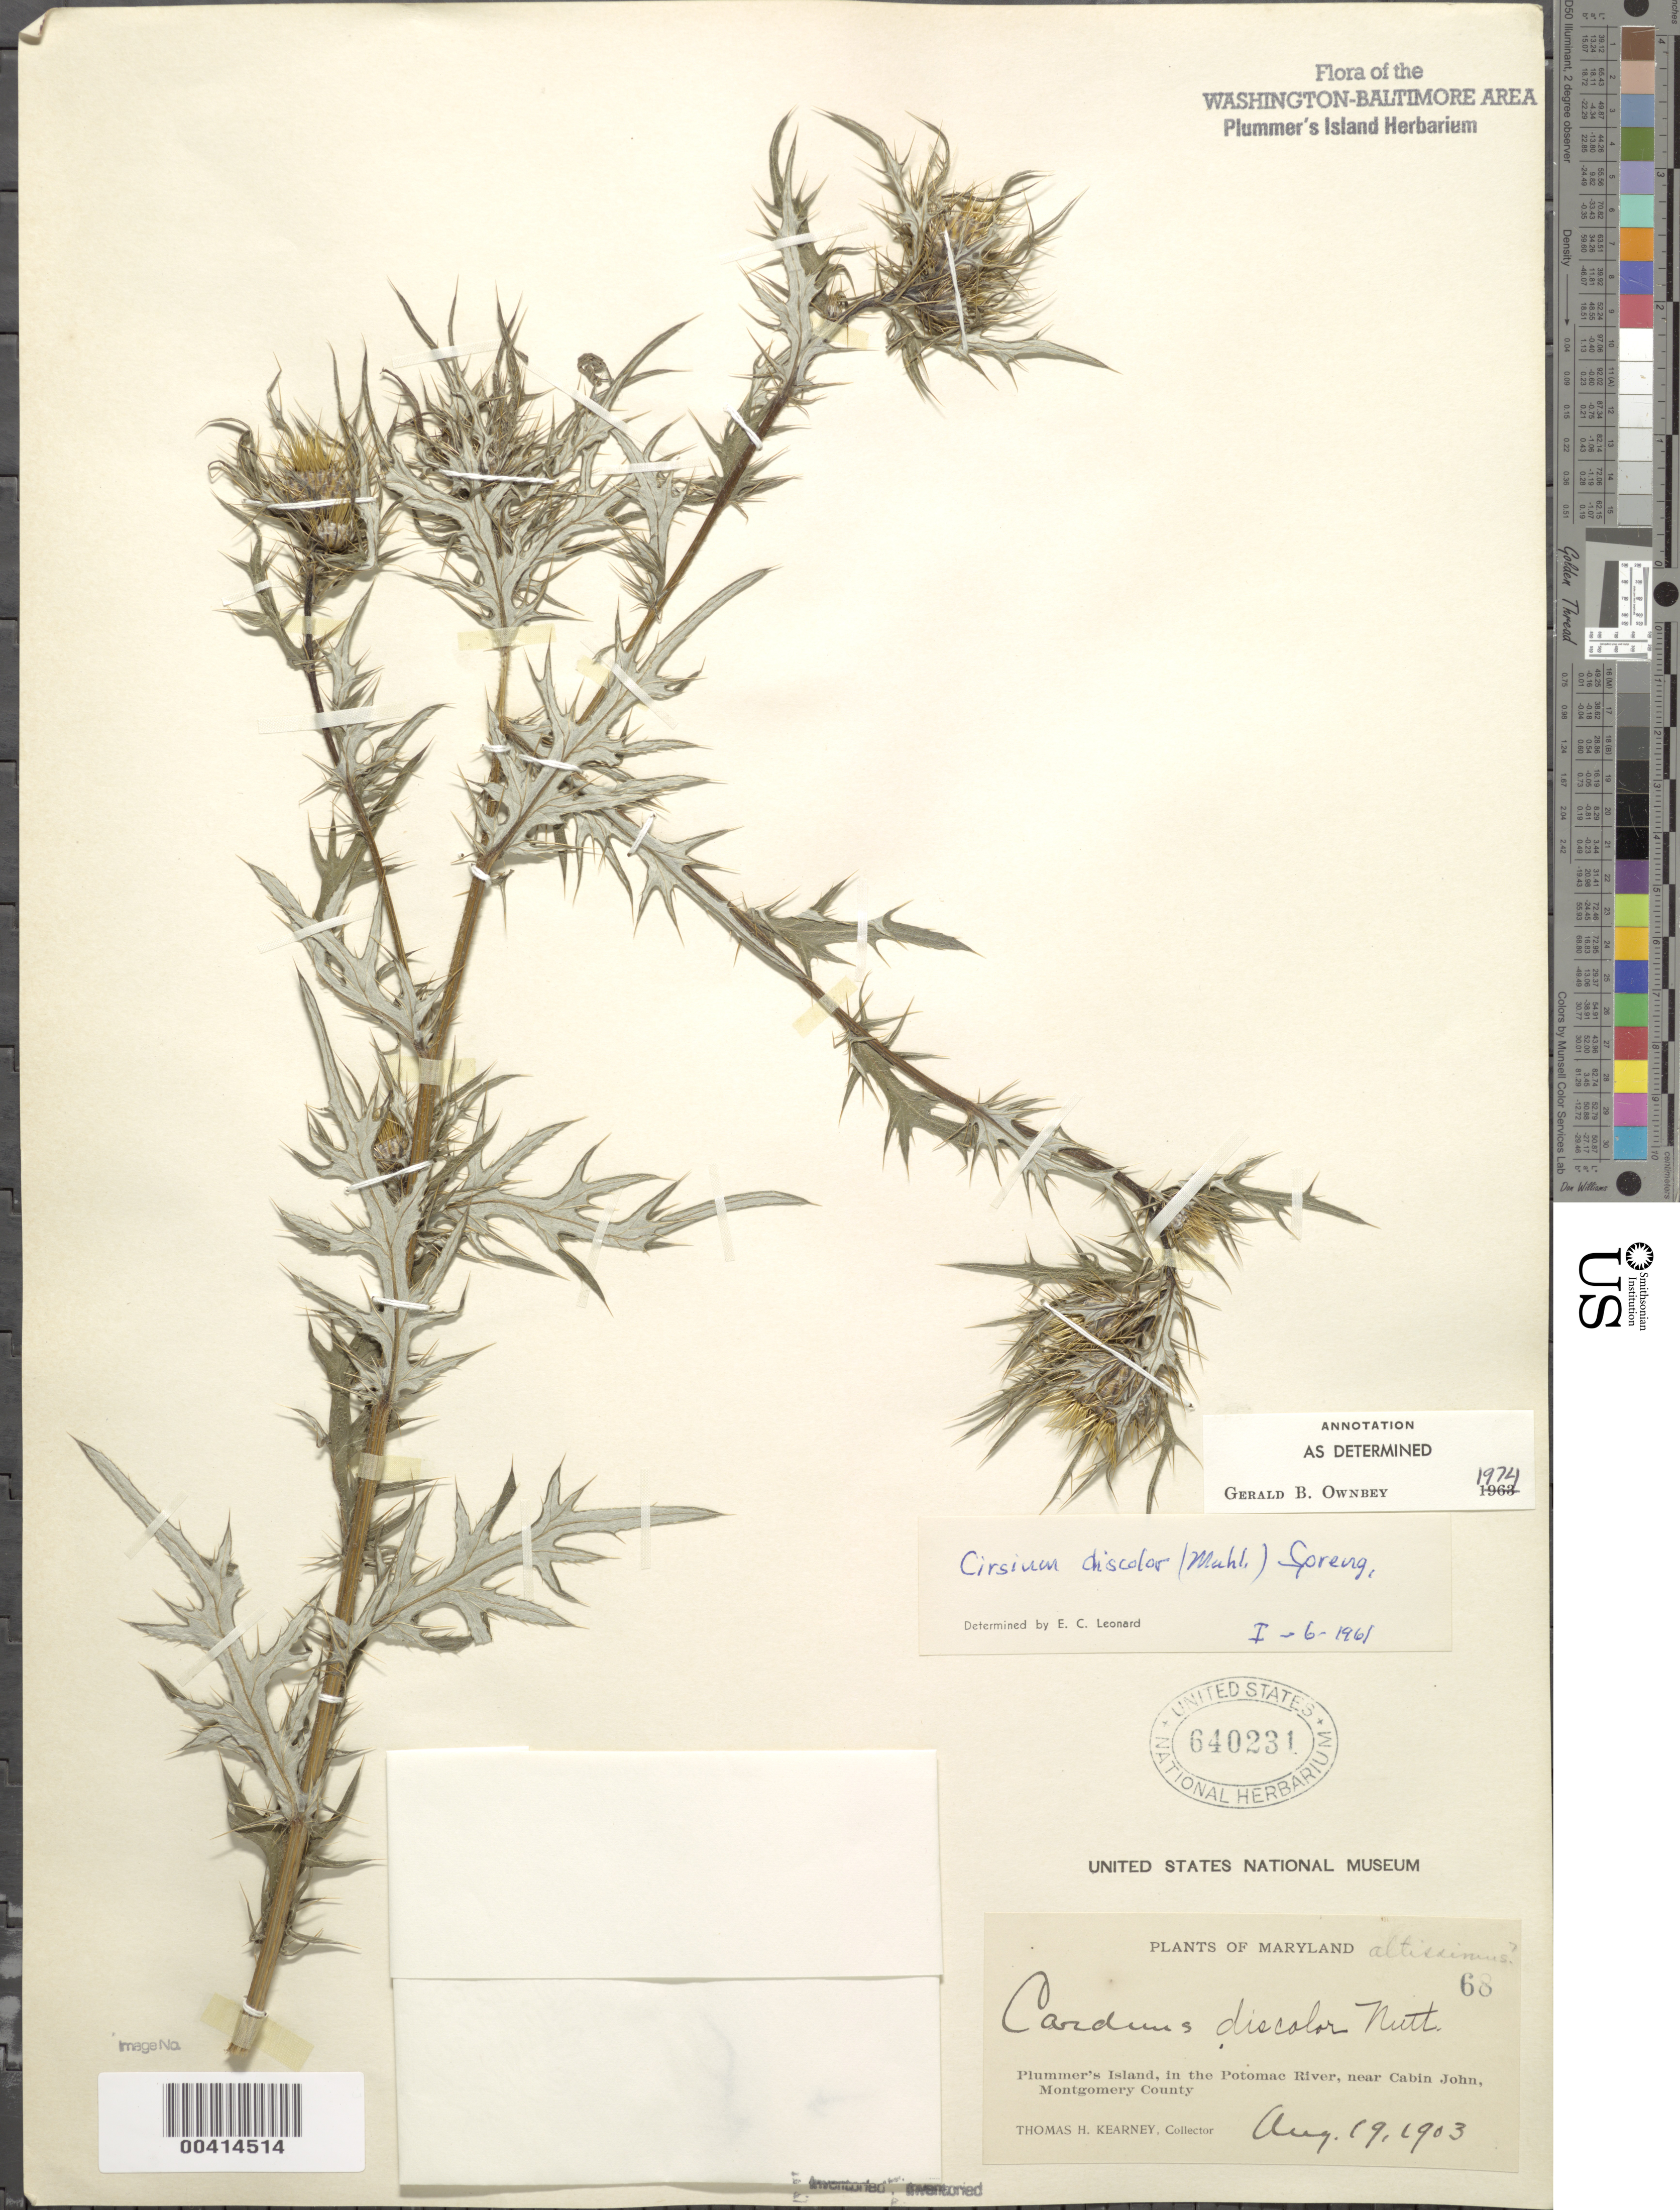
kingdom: Plantae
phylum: Tracheophyta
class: Magnoliopsida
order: Asterales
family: Asteraceae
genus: Cirsium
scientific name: Cirsium discolor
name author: (Muhl. ex Willd.) Spreng.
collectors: T. H. Kearney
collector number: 68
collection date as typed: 19 Aug 1903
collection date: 1903-08-19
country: United States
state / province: Maryland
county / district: Montgomery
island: Plummers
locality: Plummer's Island C. & O. Canal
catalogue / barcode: US 640231